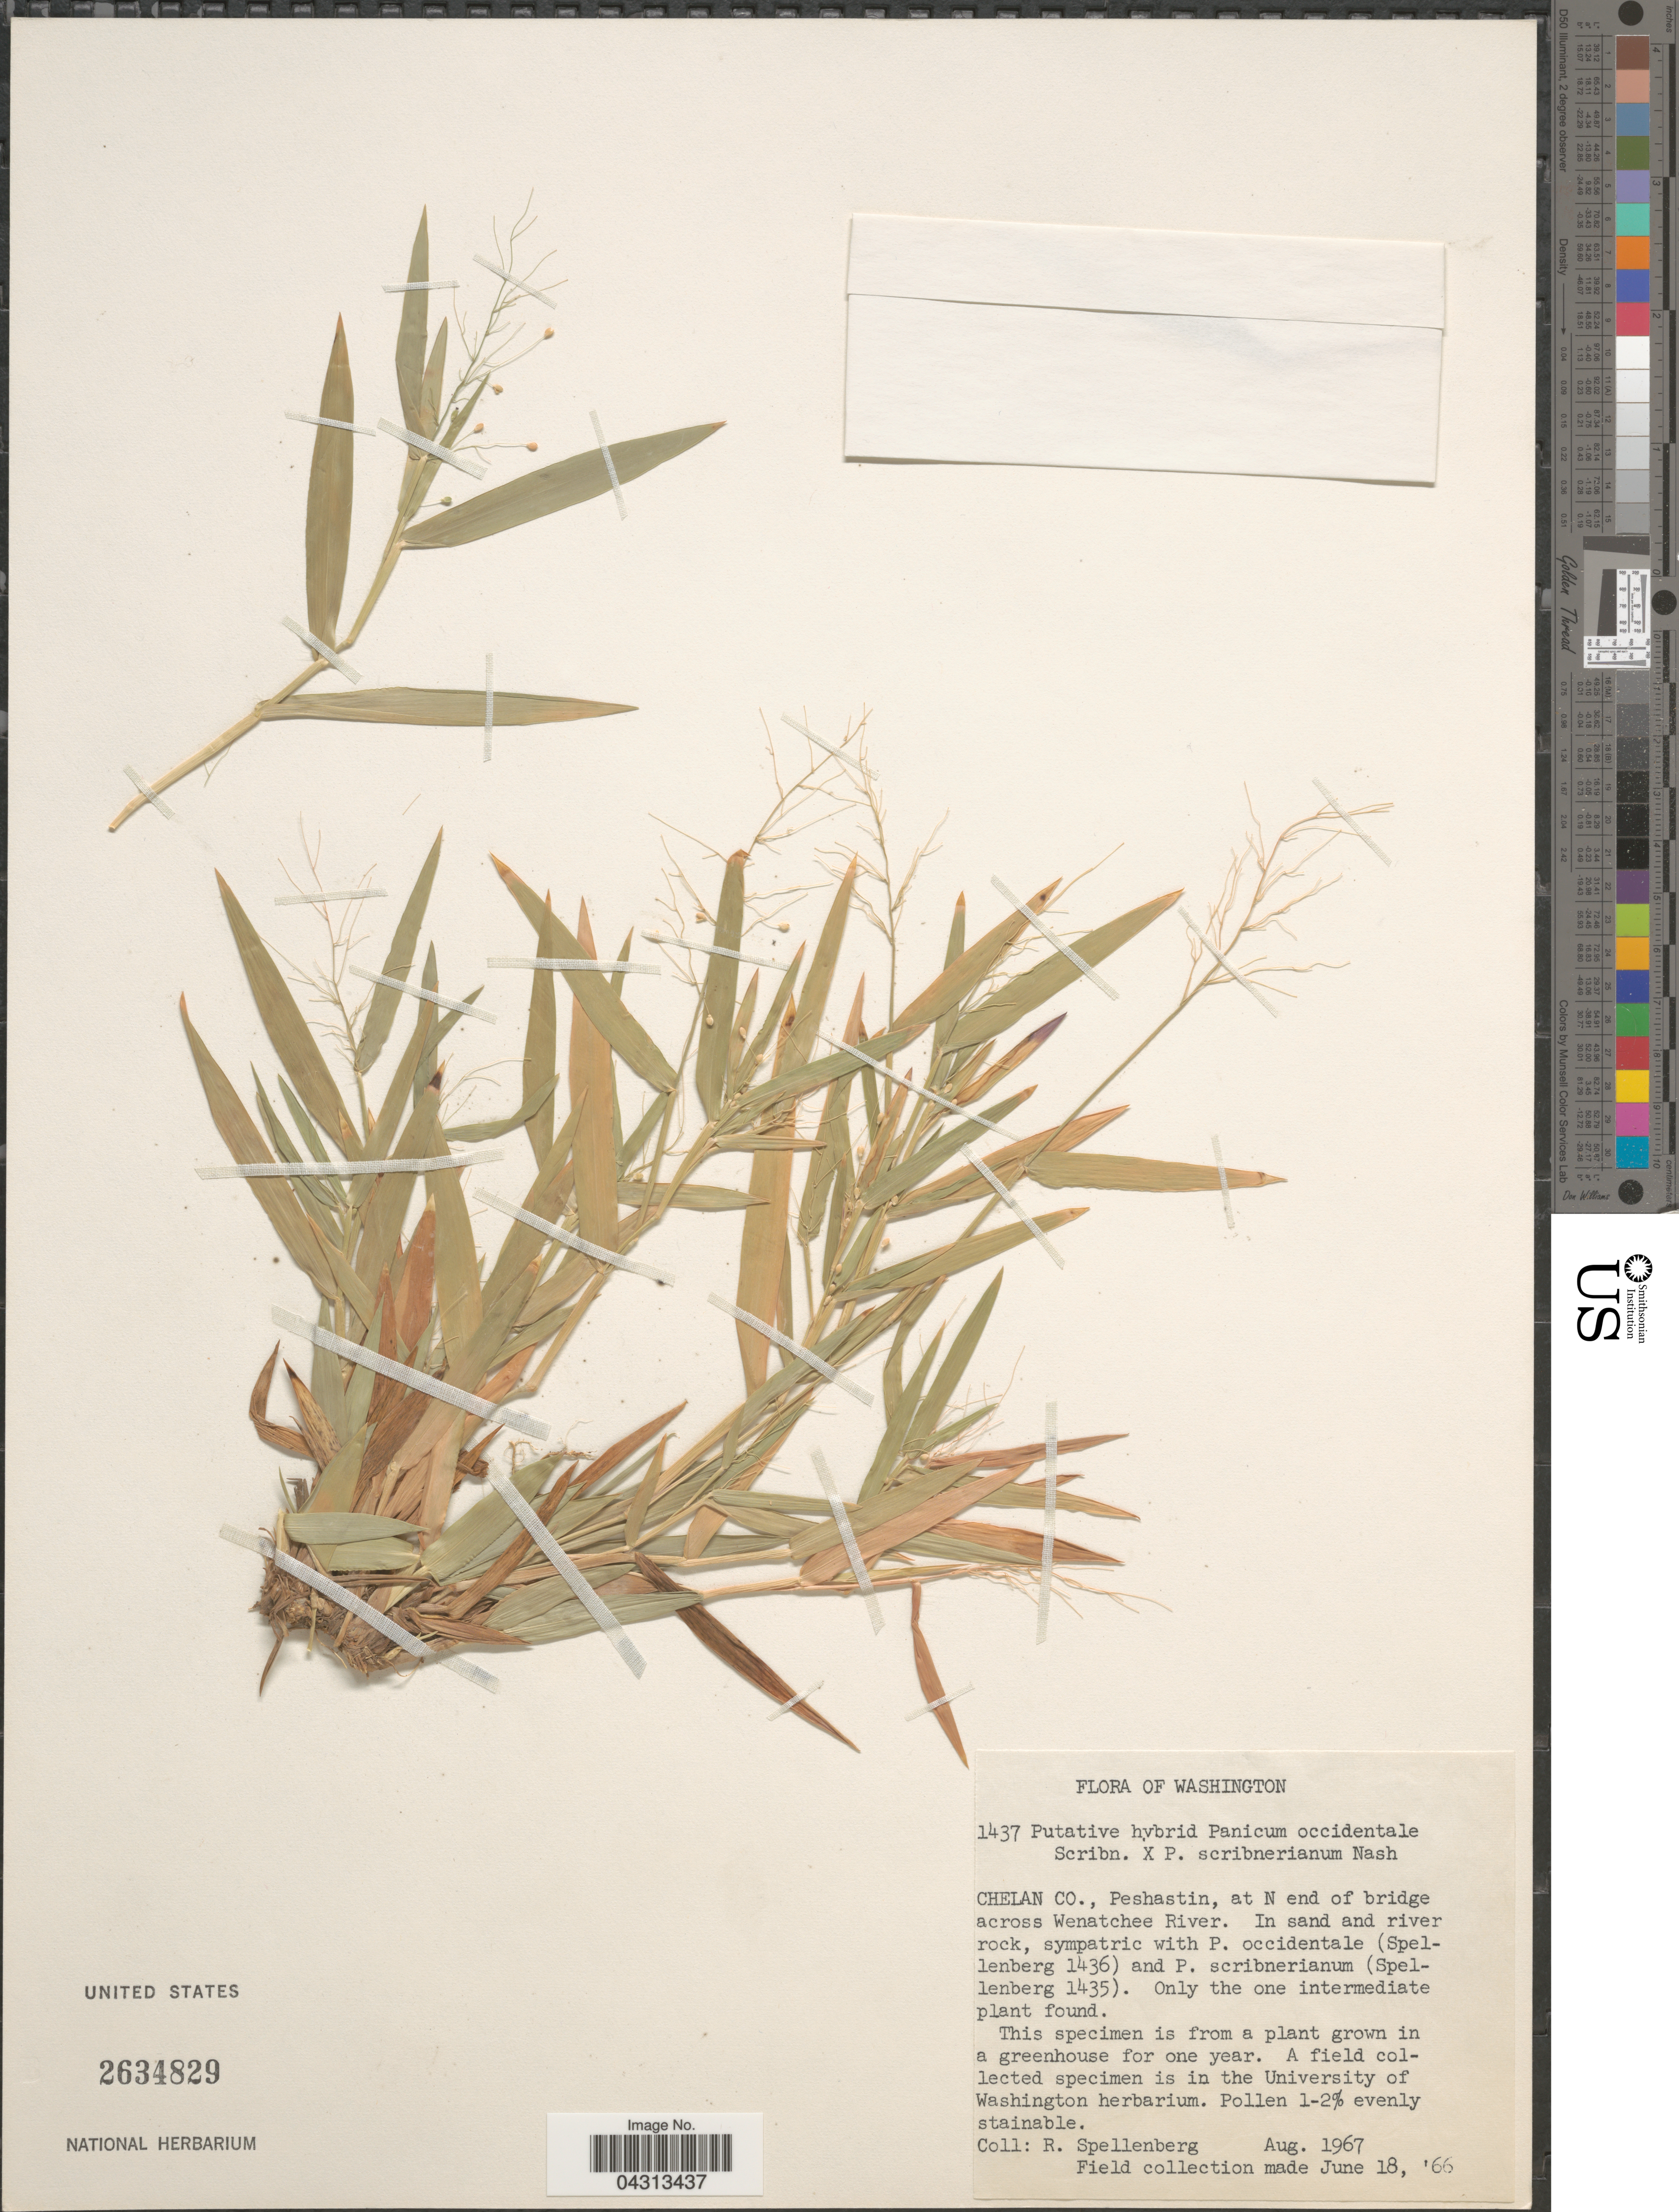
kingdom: Plantae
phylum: Tracheophyta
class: Liliopsida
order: Poales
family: Poaceae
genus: Panicum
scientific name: Panicum acuminatum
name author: Sw.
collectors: R. Spellenberg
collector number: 1437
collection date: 1967-08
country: United States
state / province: Washington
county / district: Chelan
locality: Chelan Co., Peshastin, at N end of bridge across Wenatchee River. In sand and river rock.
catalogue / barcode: US 2634829